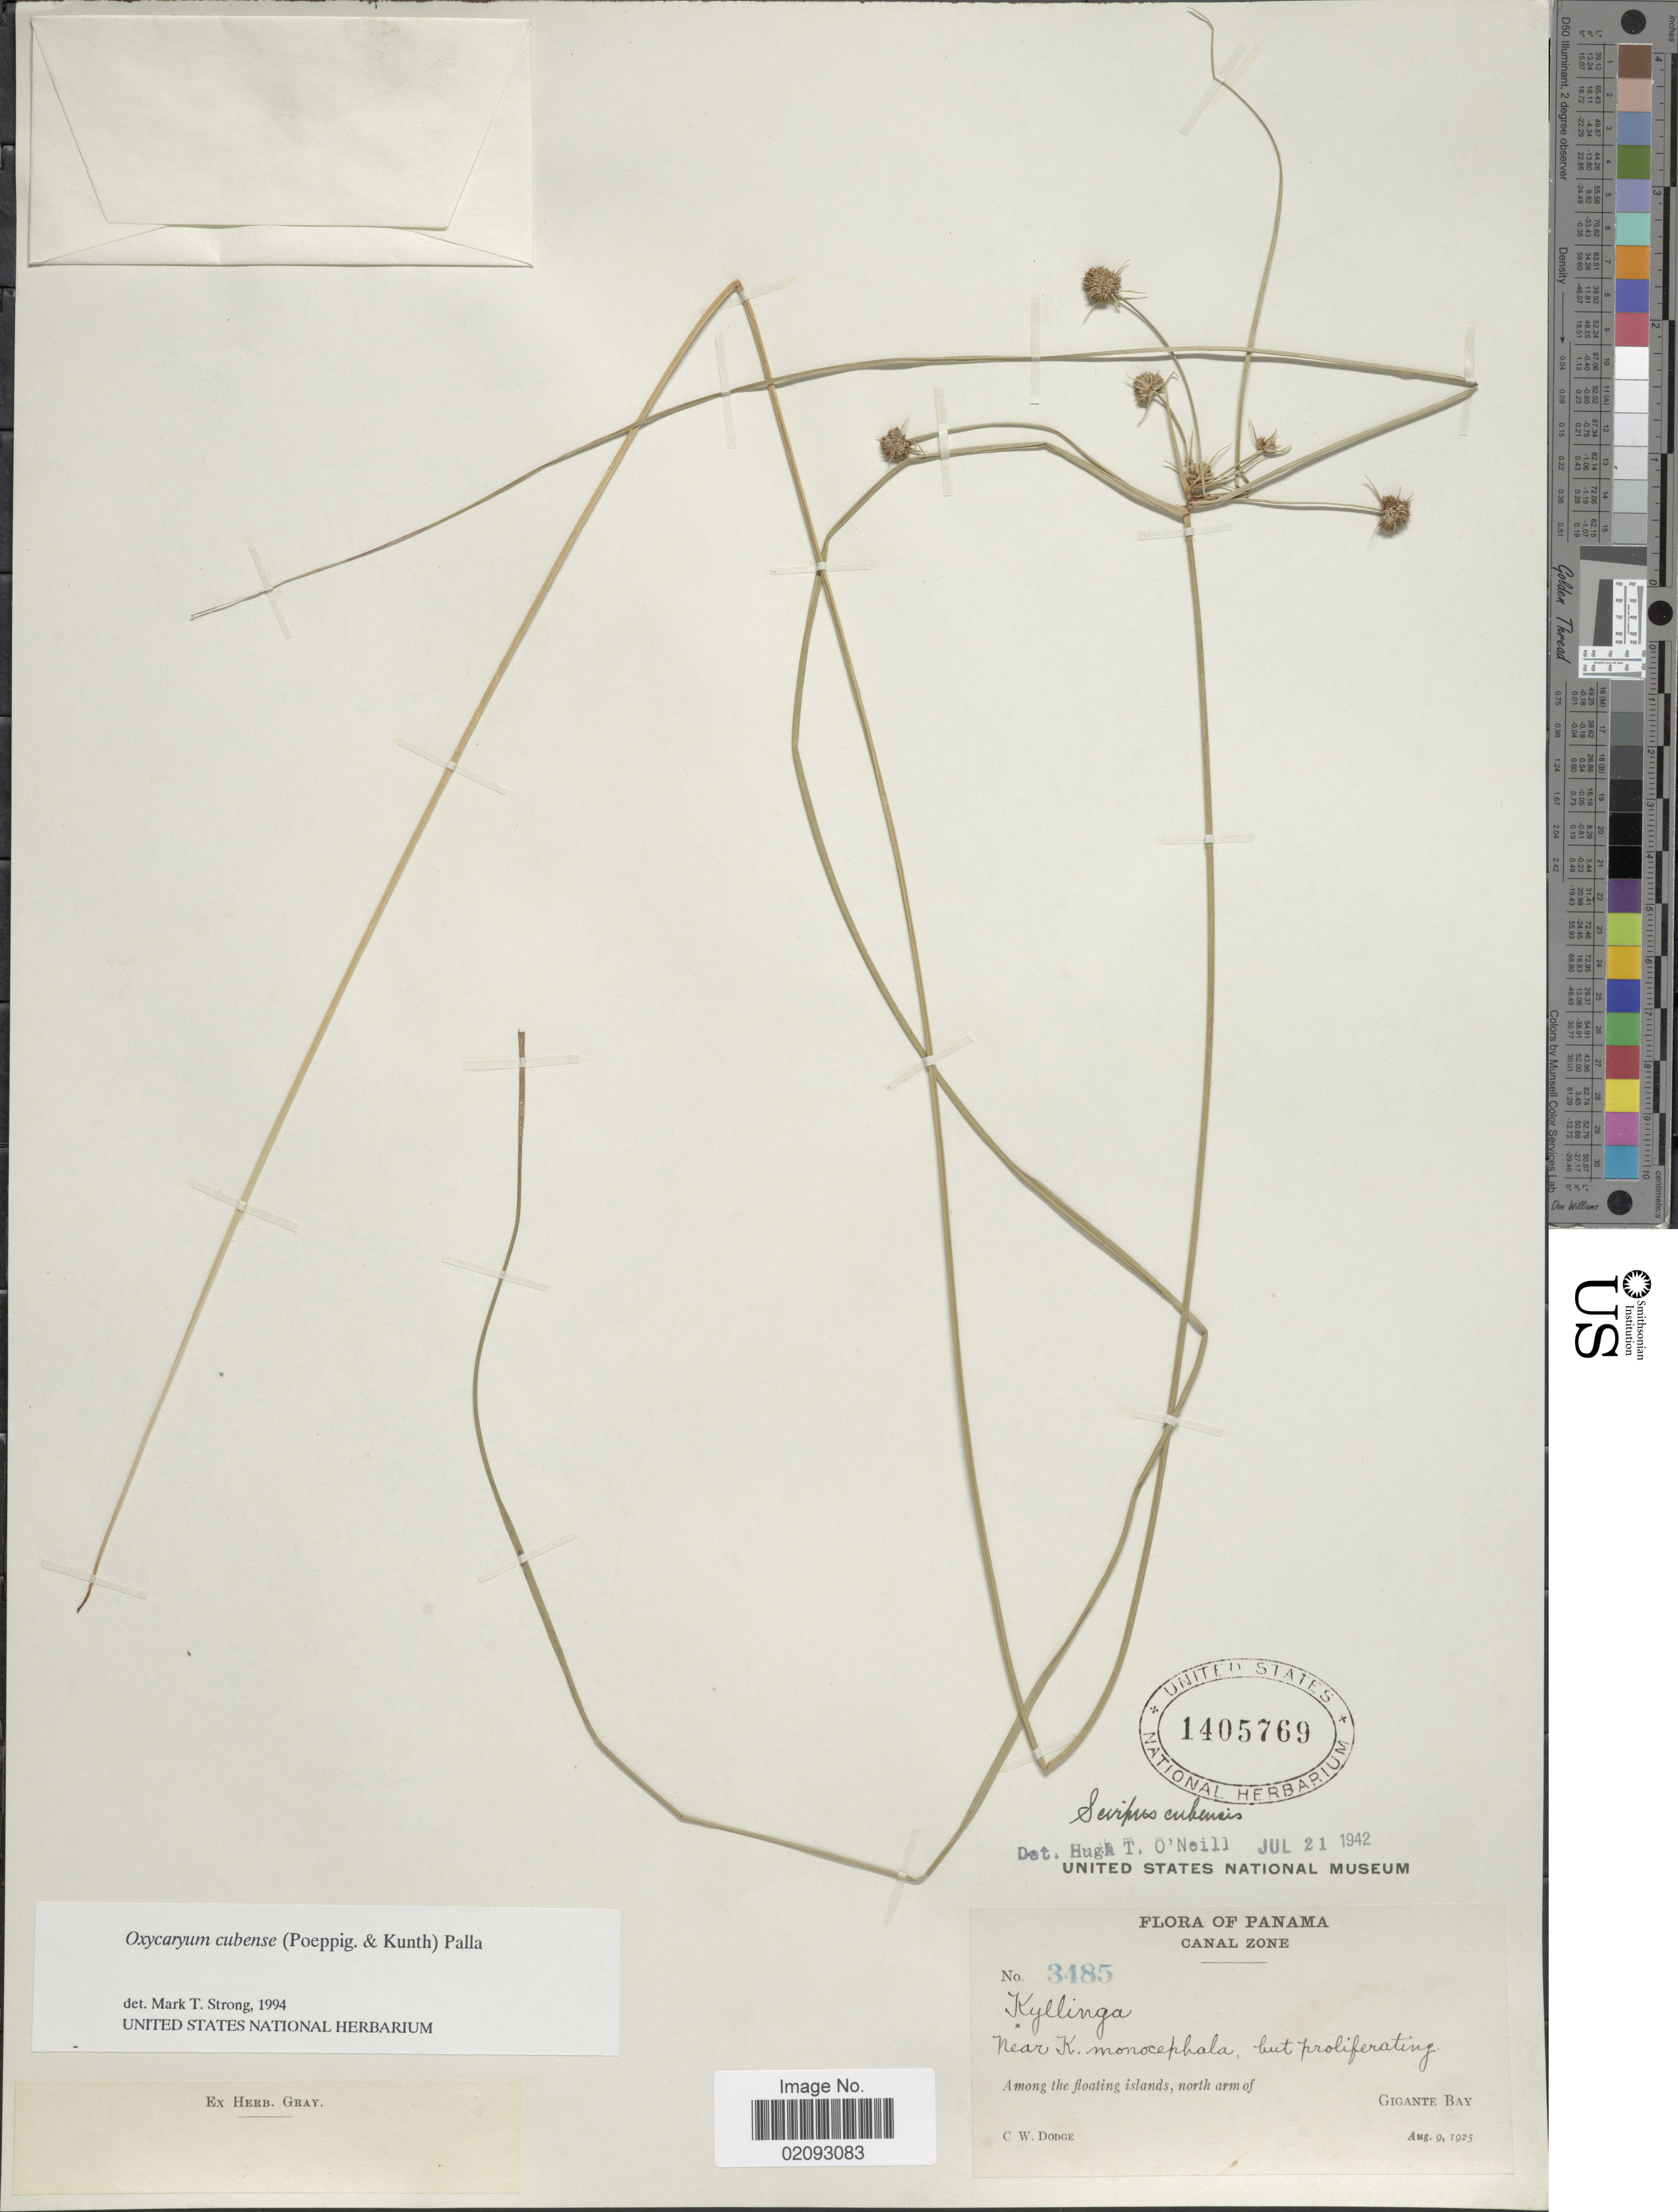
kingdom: Plantae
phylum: Tracheophyta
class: Liliopsida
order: Poales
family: Cyperaceae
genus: Cyperus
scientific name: Cyperus blepharoleptos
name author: Steud.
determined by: Strong, M. T., (US), Smithsonian Institution - National Museum of Natural History (UNITED STATES)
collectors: C. Dodge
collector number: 3485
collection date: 1925-08-09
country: Panama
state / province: Colón / Panamá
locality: Canal Zone, Among the floating islands, north arm of Gigante Bay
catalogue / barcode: US 1405769